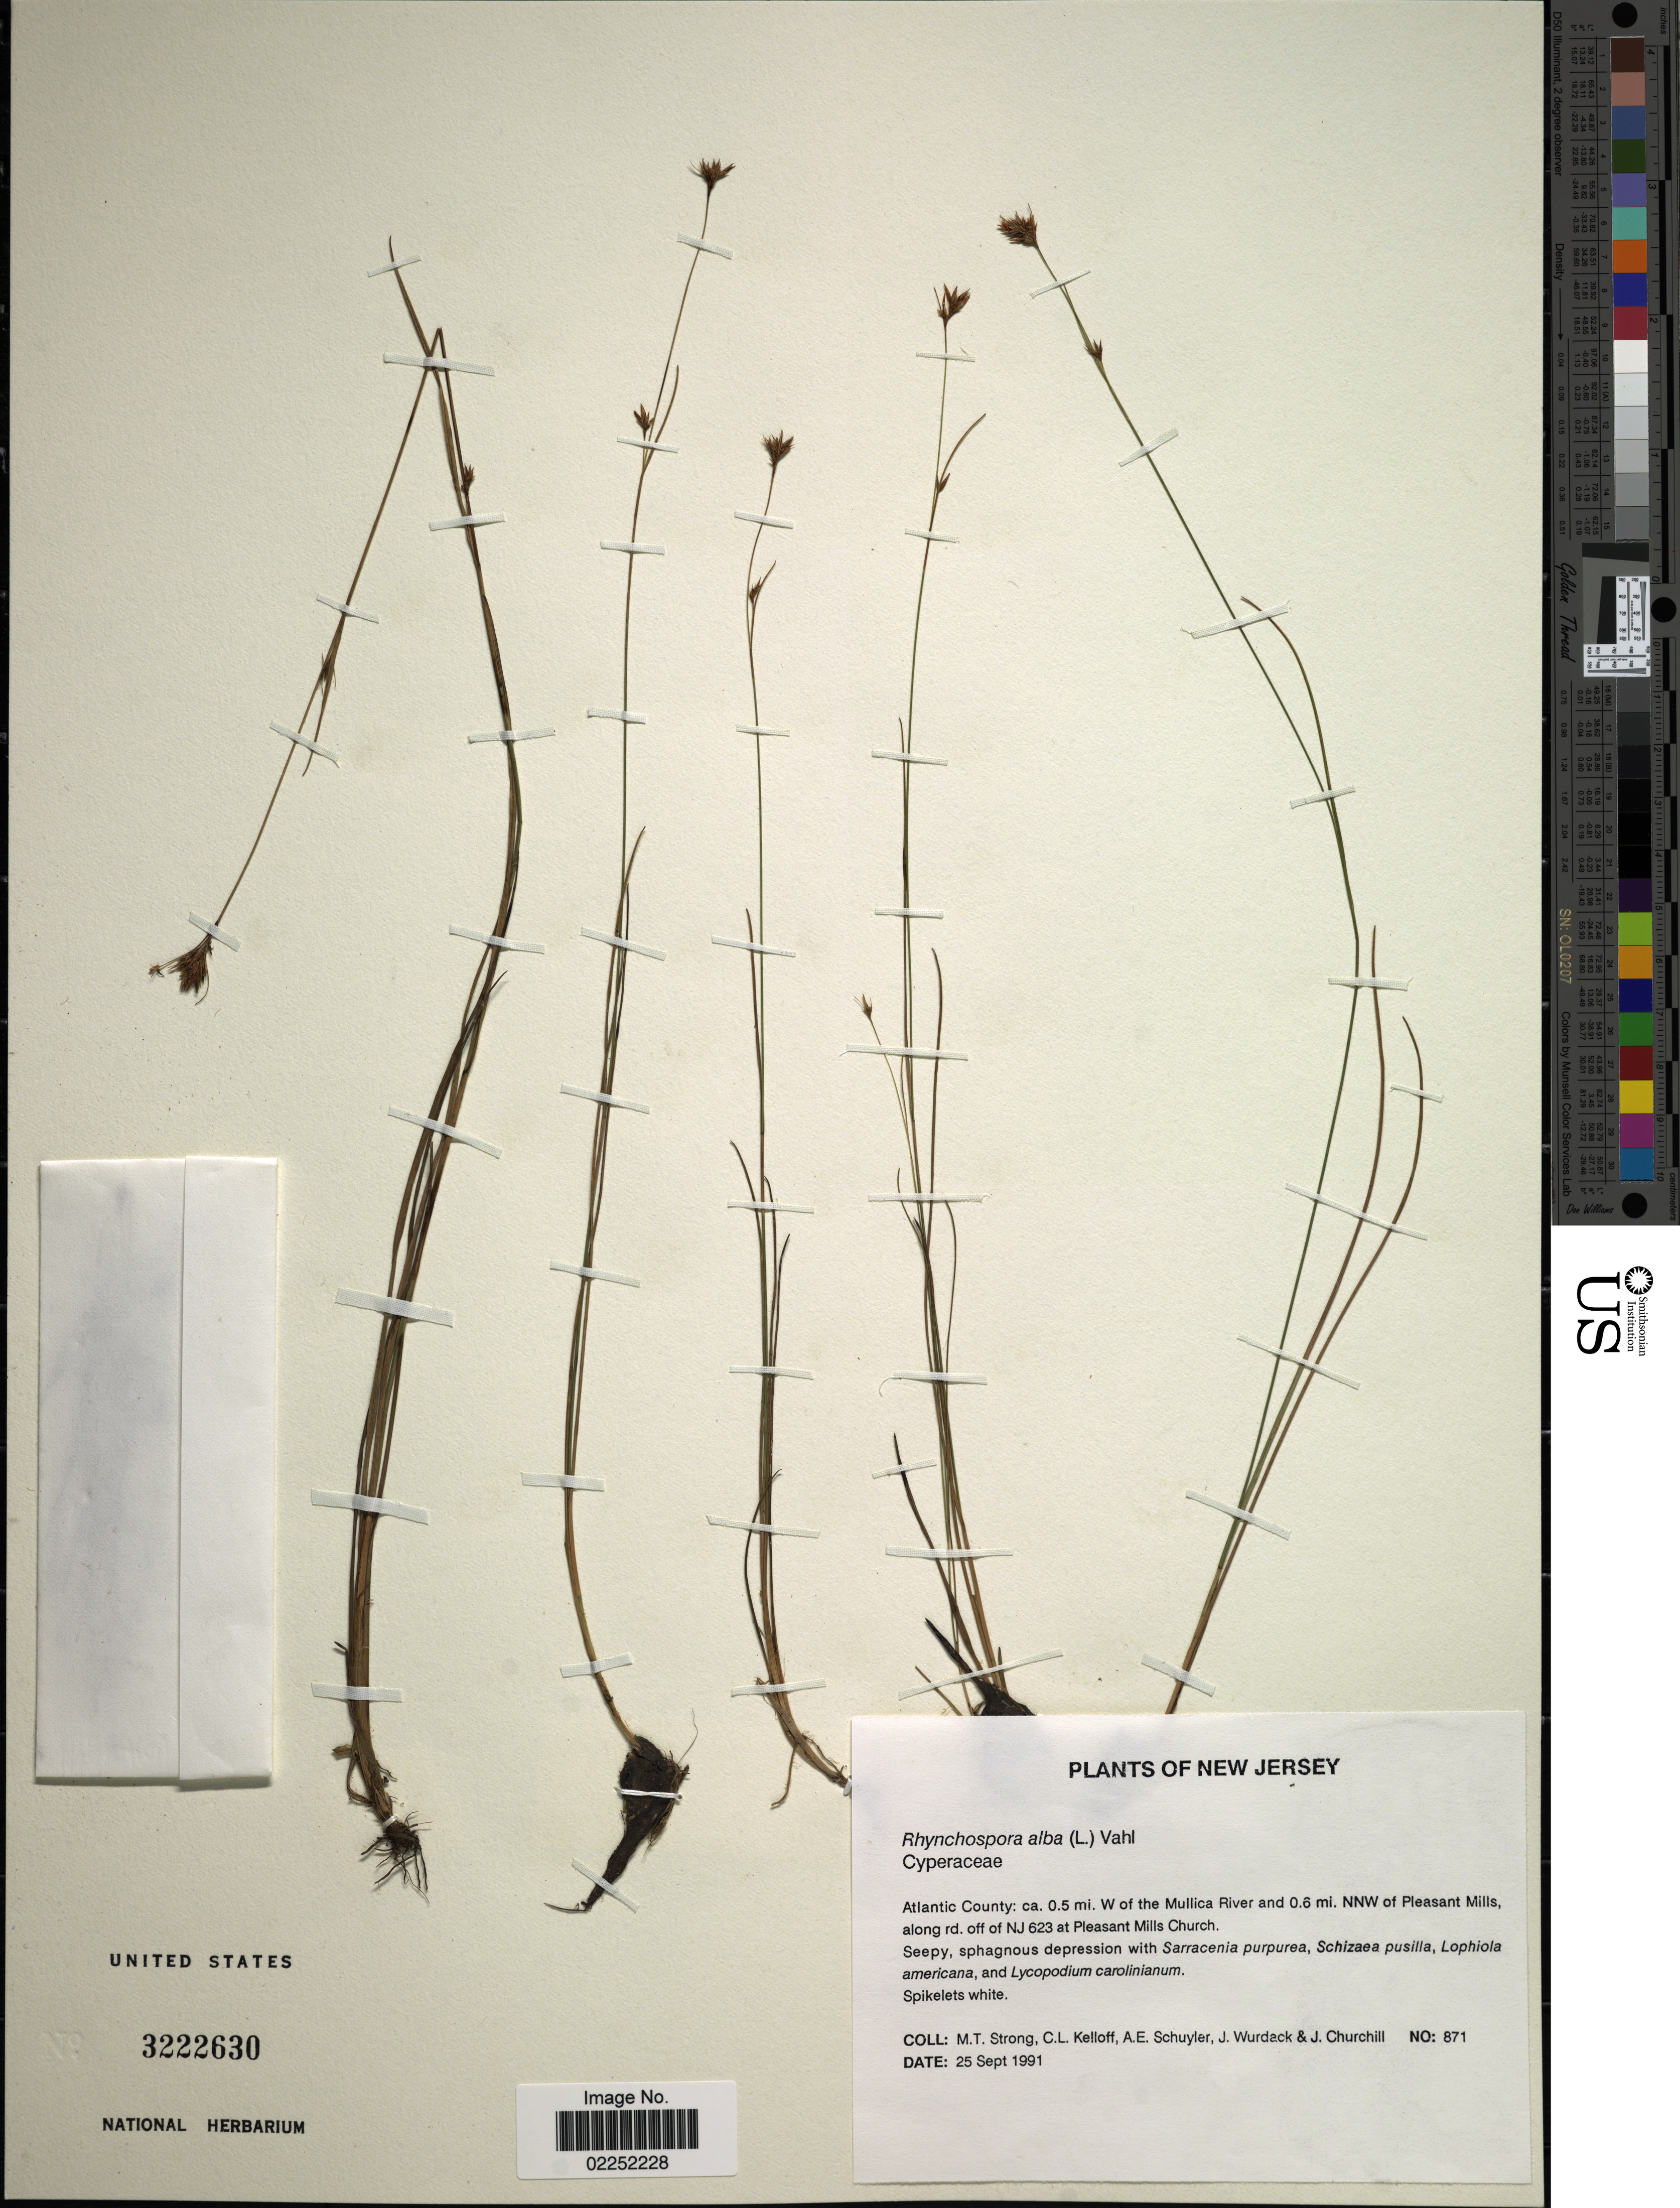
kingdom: Plantae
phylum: Tracheophyta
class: Liliopsida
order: Poales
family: Cyperaceae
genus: Rhynchospora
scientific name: Rhynchospora alba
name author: (L.) Vahl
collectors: M. T. Strong, C. L. Kelloff, A. Schuyler, J. Wurdak & J. Churchill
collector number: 871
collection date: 1991-09-25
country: United States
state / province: New Jersey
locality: Atlantic County: ca. 0.5 mi W of the Mullica River and 0.6 mi NNW of Pleasant Mills, along rd. off of NJ 623 at Pleasant Mills Church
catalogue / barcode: US 3222630